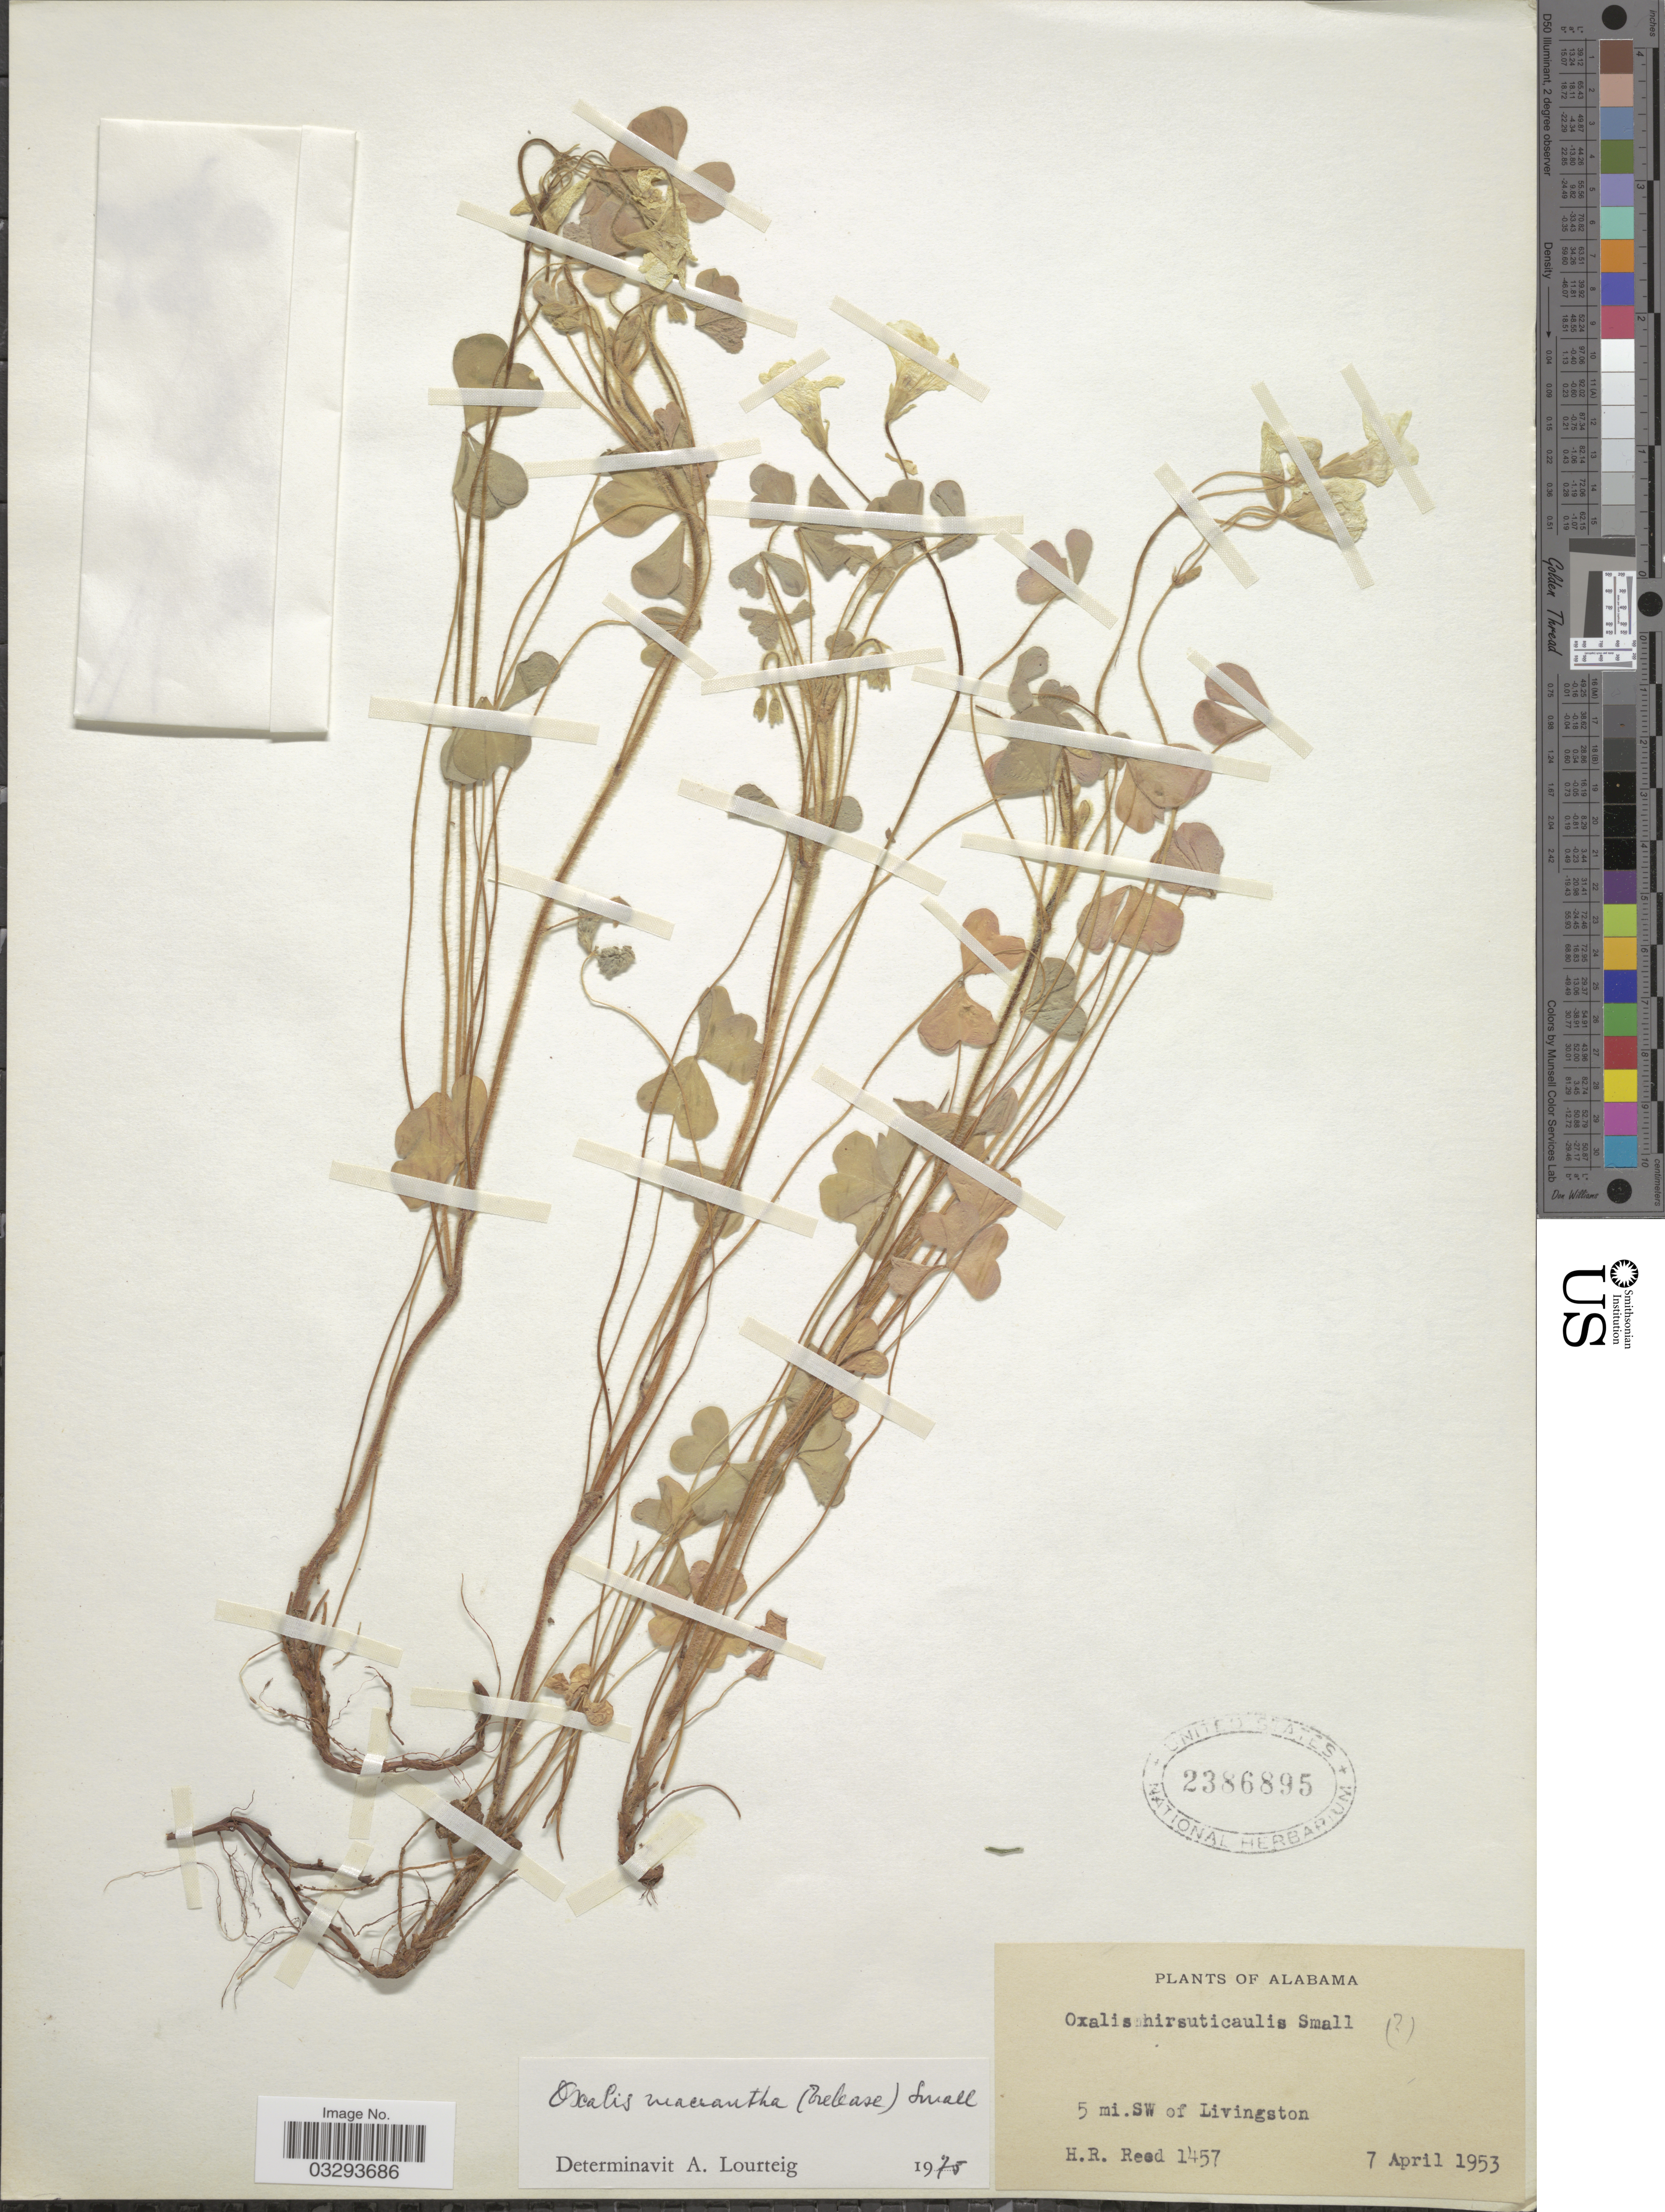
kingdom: Plantae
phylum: Tracheophyta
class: Magnoliopsida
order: Oxalidales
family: Oxalidaceae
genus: Oxalis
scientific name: Oxalis macrantha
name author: (Trel.) Small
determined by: Lourteig, A.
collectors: H. Reed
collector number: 1457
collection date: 1953-04-07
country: United States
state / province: Alabama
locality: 5 mi. SW of Livingston.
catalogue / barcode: US 2386895